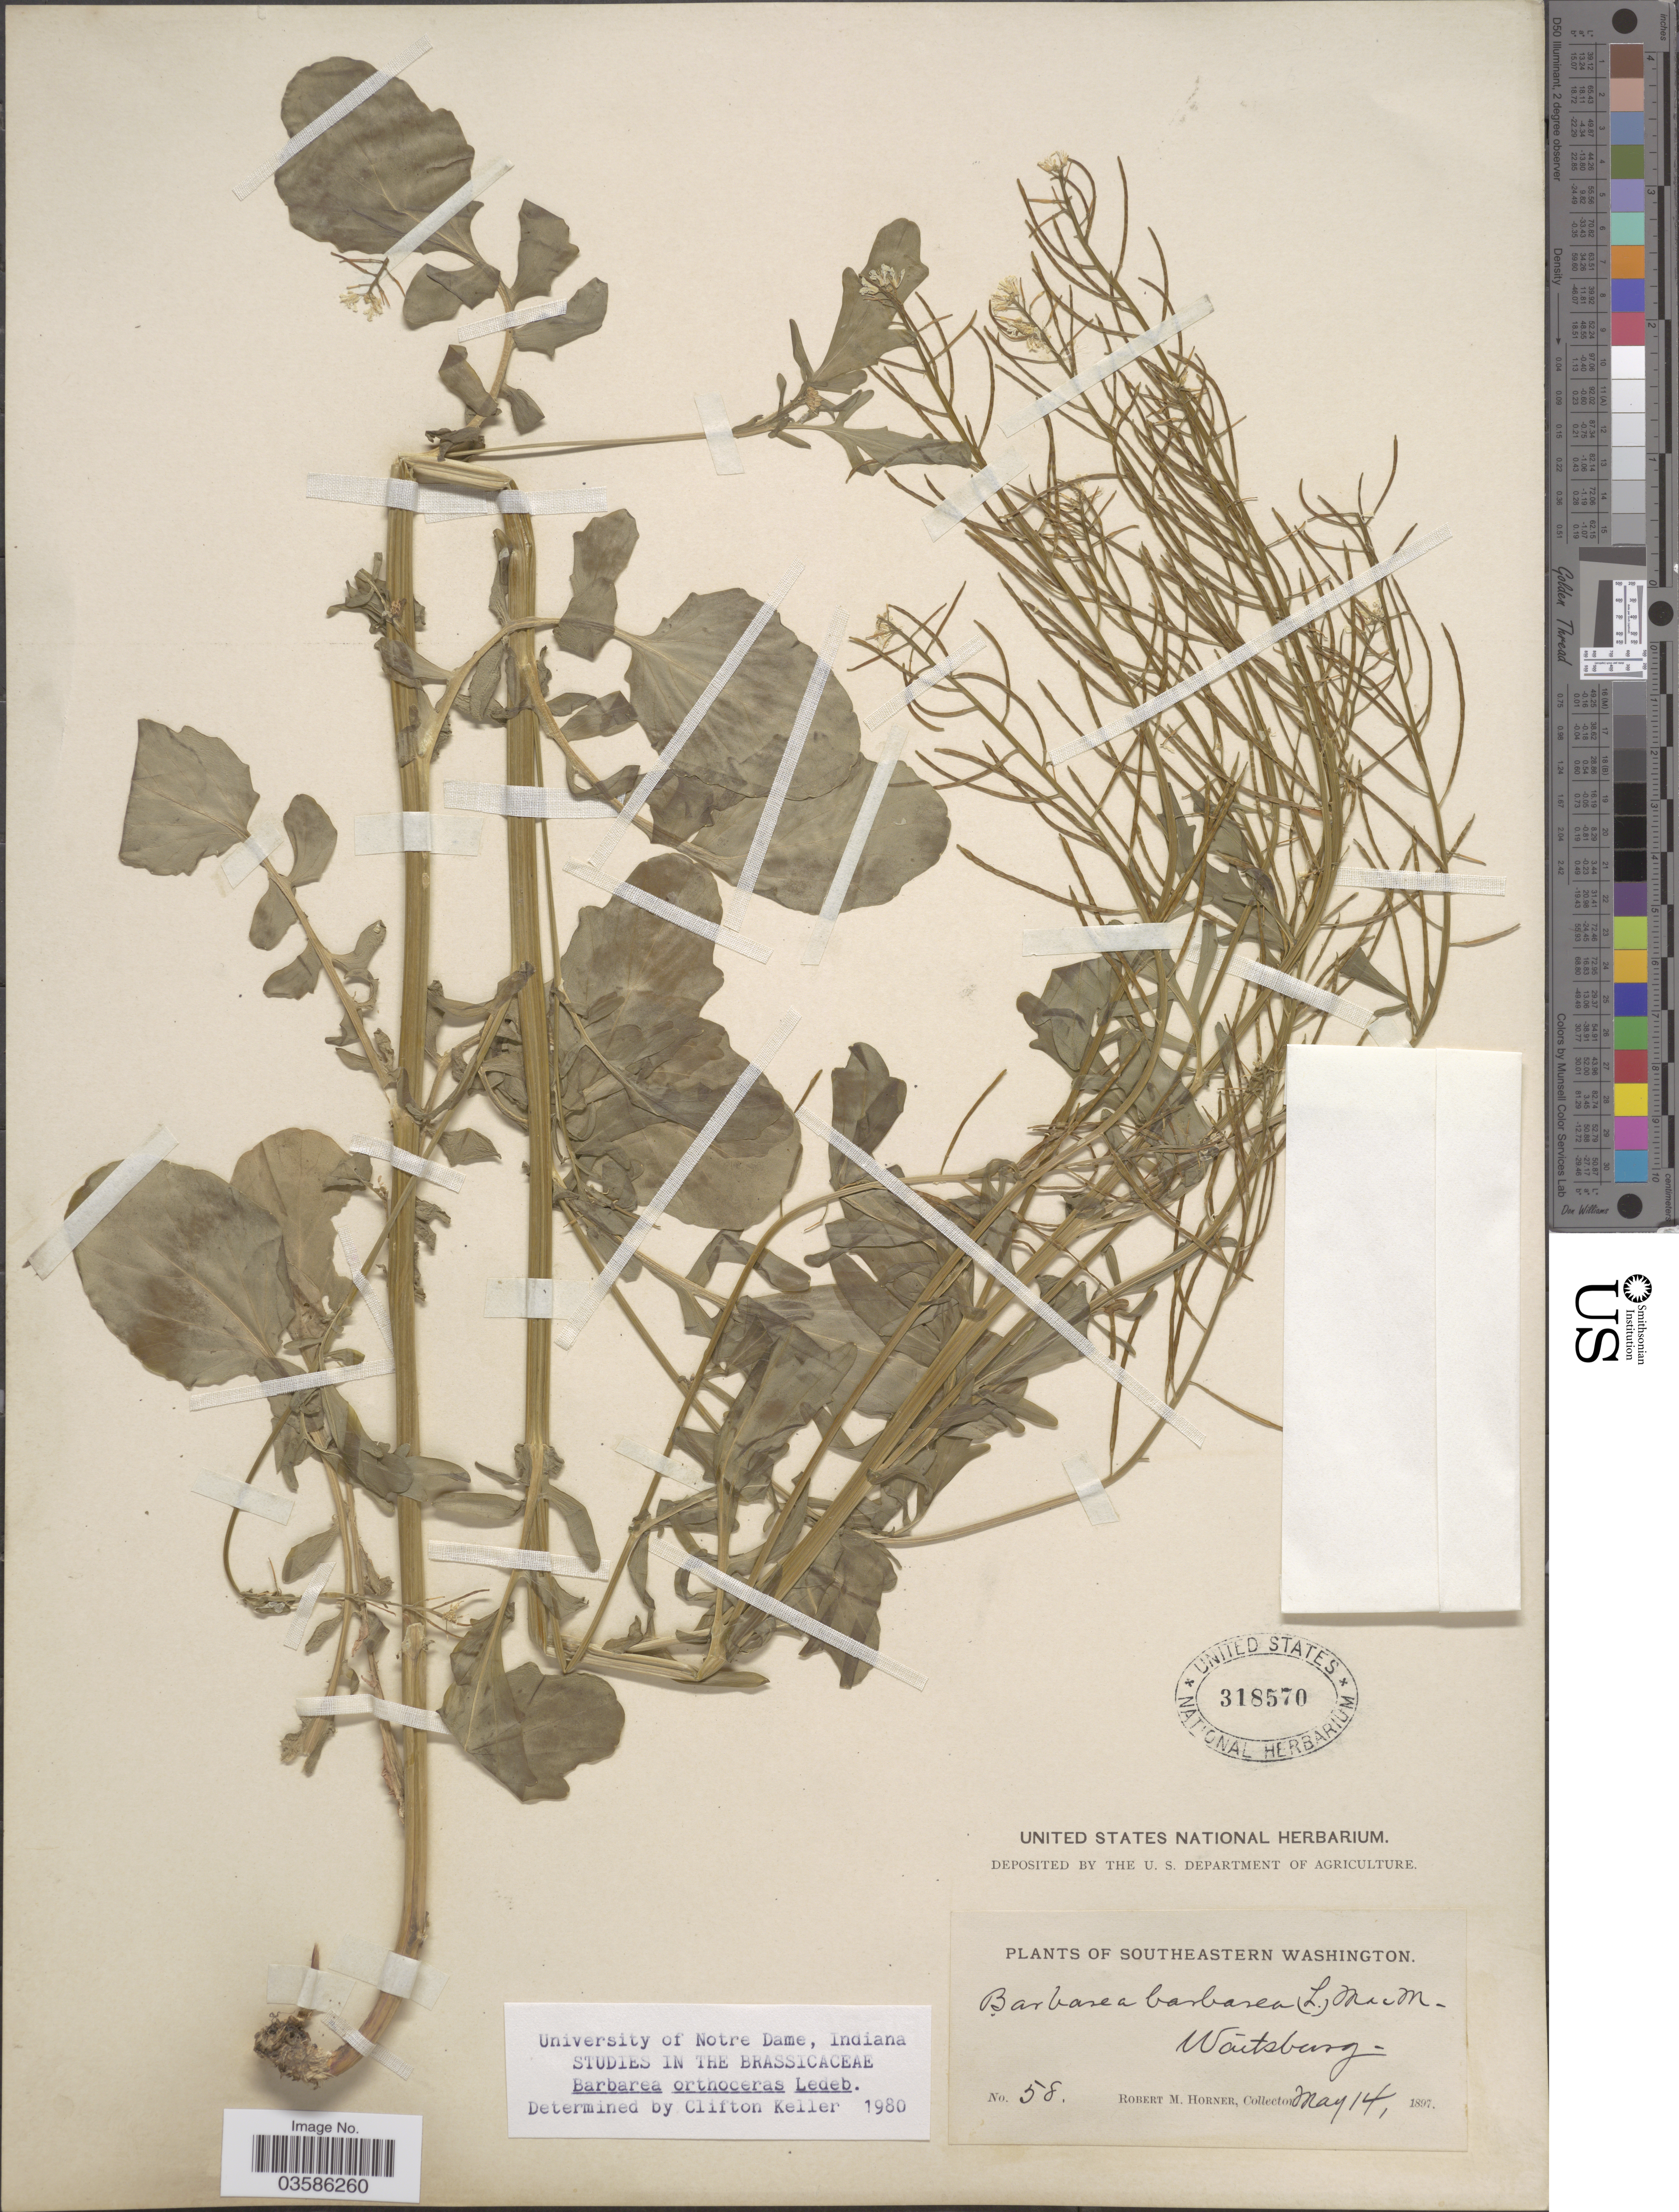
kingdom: Plantae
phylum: Tracheophyta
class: Magnoliopsida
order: Brassicales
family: Brassicaceae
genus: Barbarea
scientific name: Barbarea orthoceras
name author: Ledeb.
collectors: R. Horner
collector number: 58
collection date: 1897-05-14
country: United States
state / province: Washington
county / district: Walla Walla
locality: Southeastern Washington. Waitsburg.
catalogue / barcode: US 318570